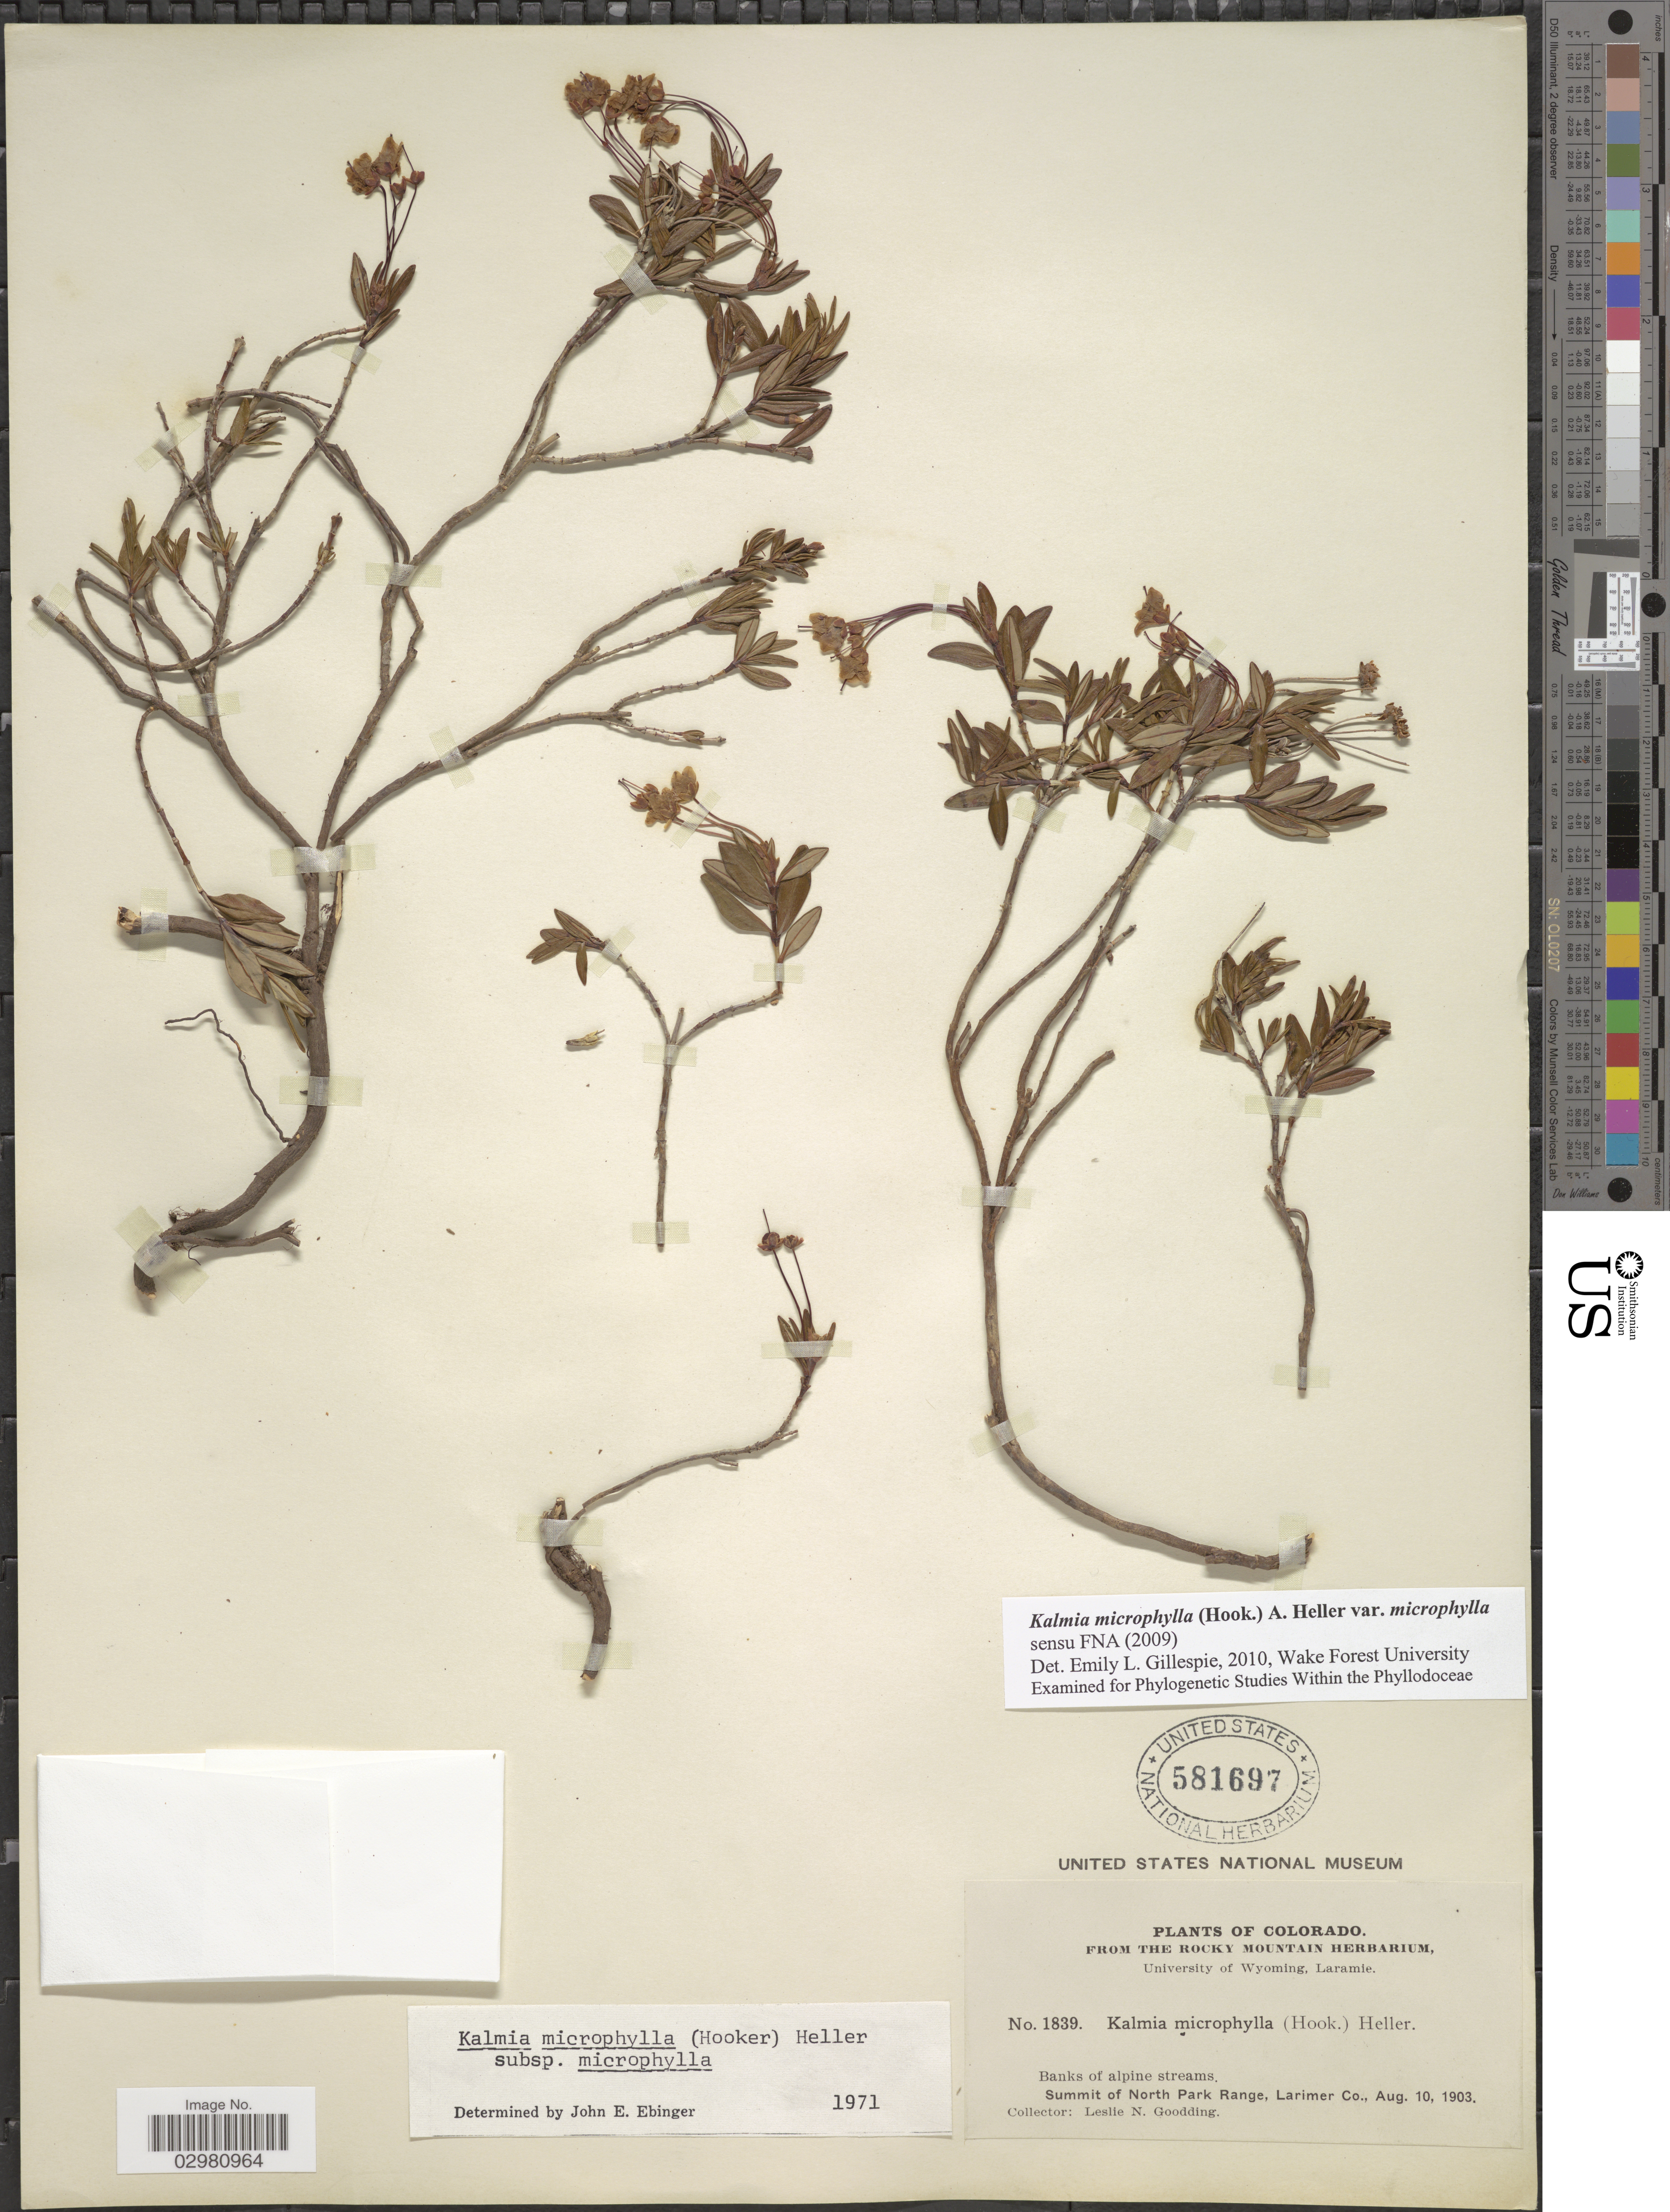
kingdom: Plantae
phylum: Tracheophyta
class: Magnoliopsida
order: Ericales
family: Ericaceae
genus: Kalmia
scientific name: Kalmia microphylla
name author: (Hook.) A. Heller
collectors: L. N. Goodding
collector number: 1839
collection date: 1903-08-10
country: United States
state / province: Colorado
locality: Summit of North Park Range, Larimer Co.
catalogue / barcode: US 581697